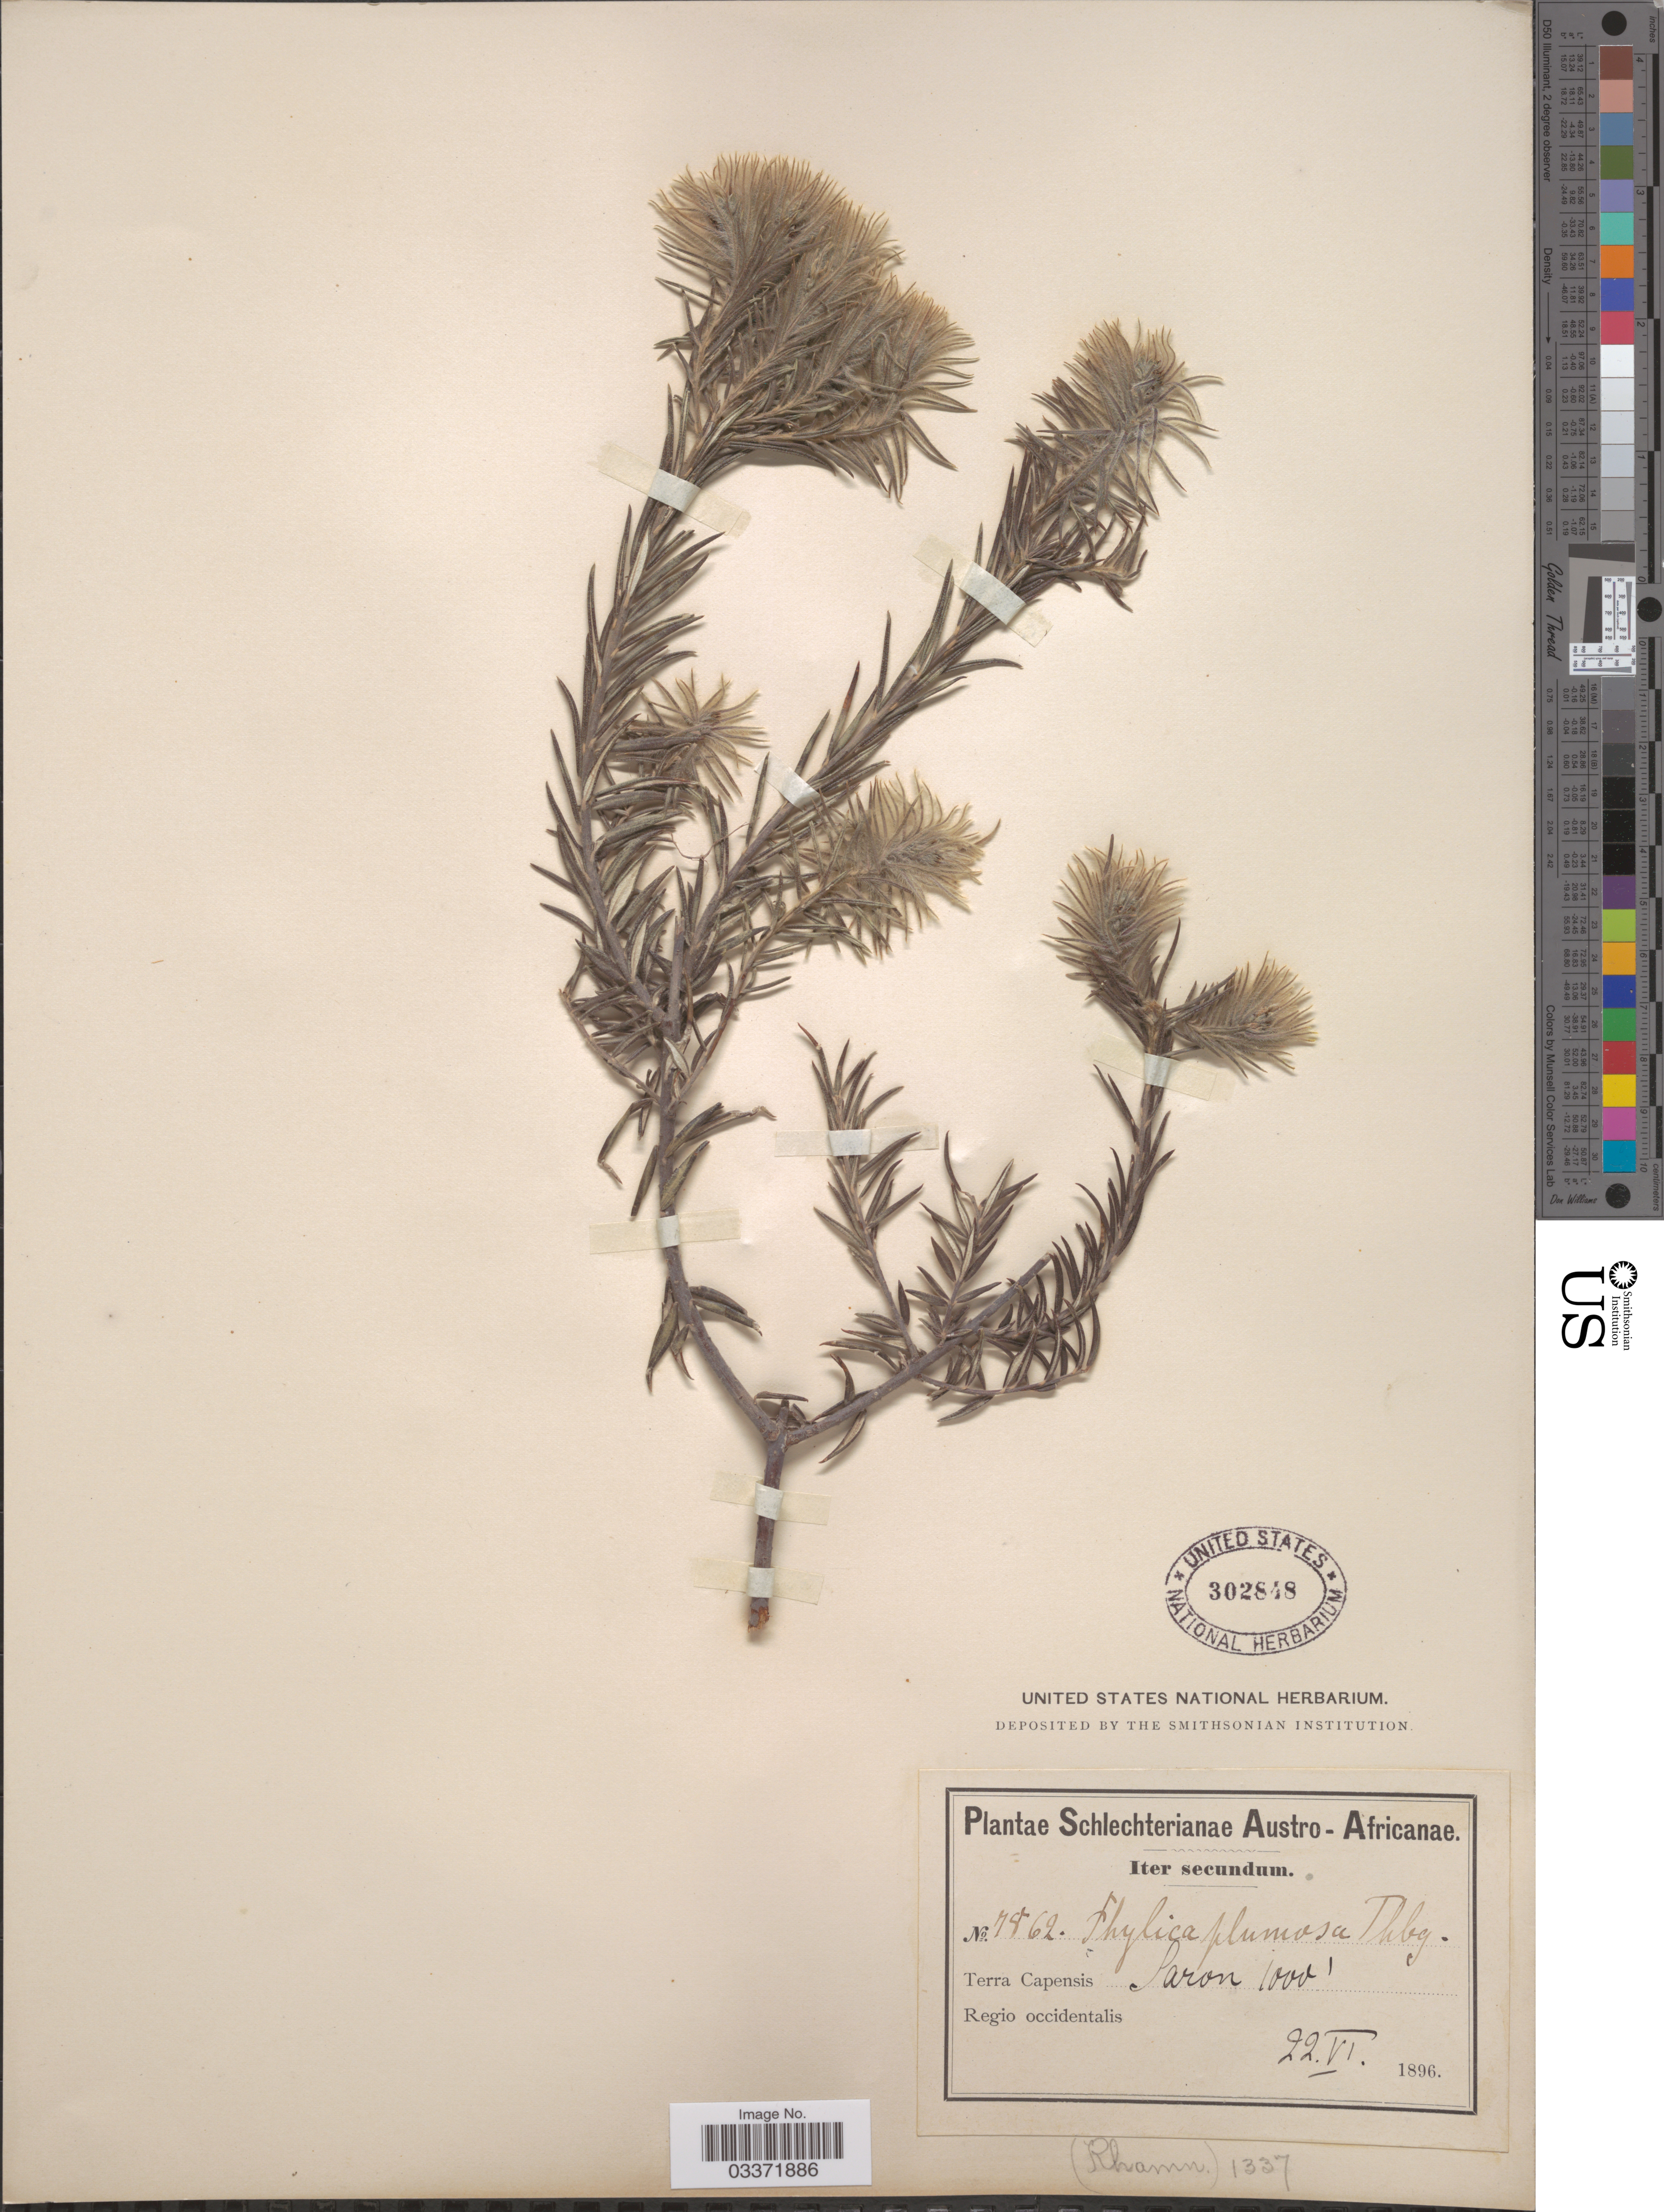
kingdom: Plantae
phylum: Tracheophyta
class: Magnoliopsida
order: Rosales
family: Rhamnaceae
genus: Phylica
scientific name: Phylica plumosa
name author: L.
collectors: Schlechter, --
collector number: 7862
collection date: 1896-06-22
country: South Africa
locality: Austro-Africanae, Terra Capensis, Saron, Regio occidentalis.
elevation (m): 305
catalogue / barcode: US 302848